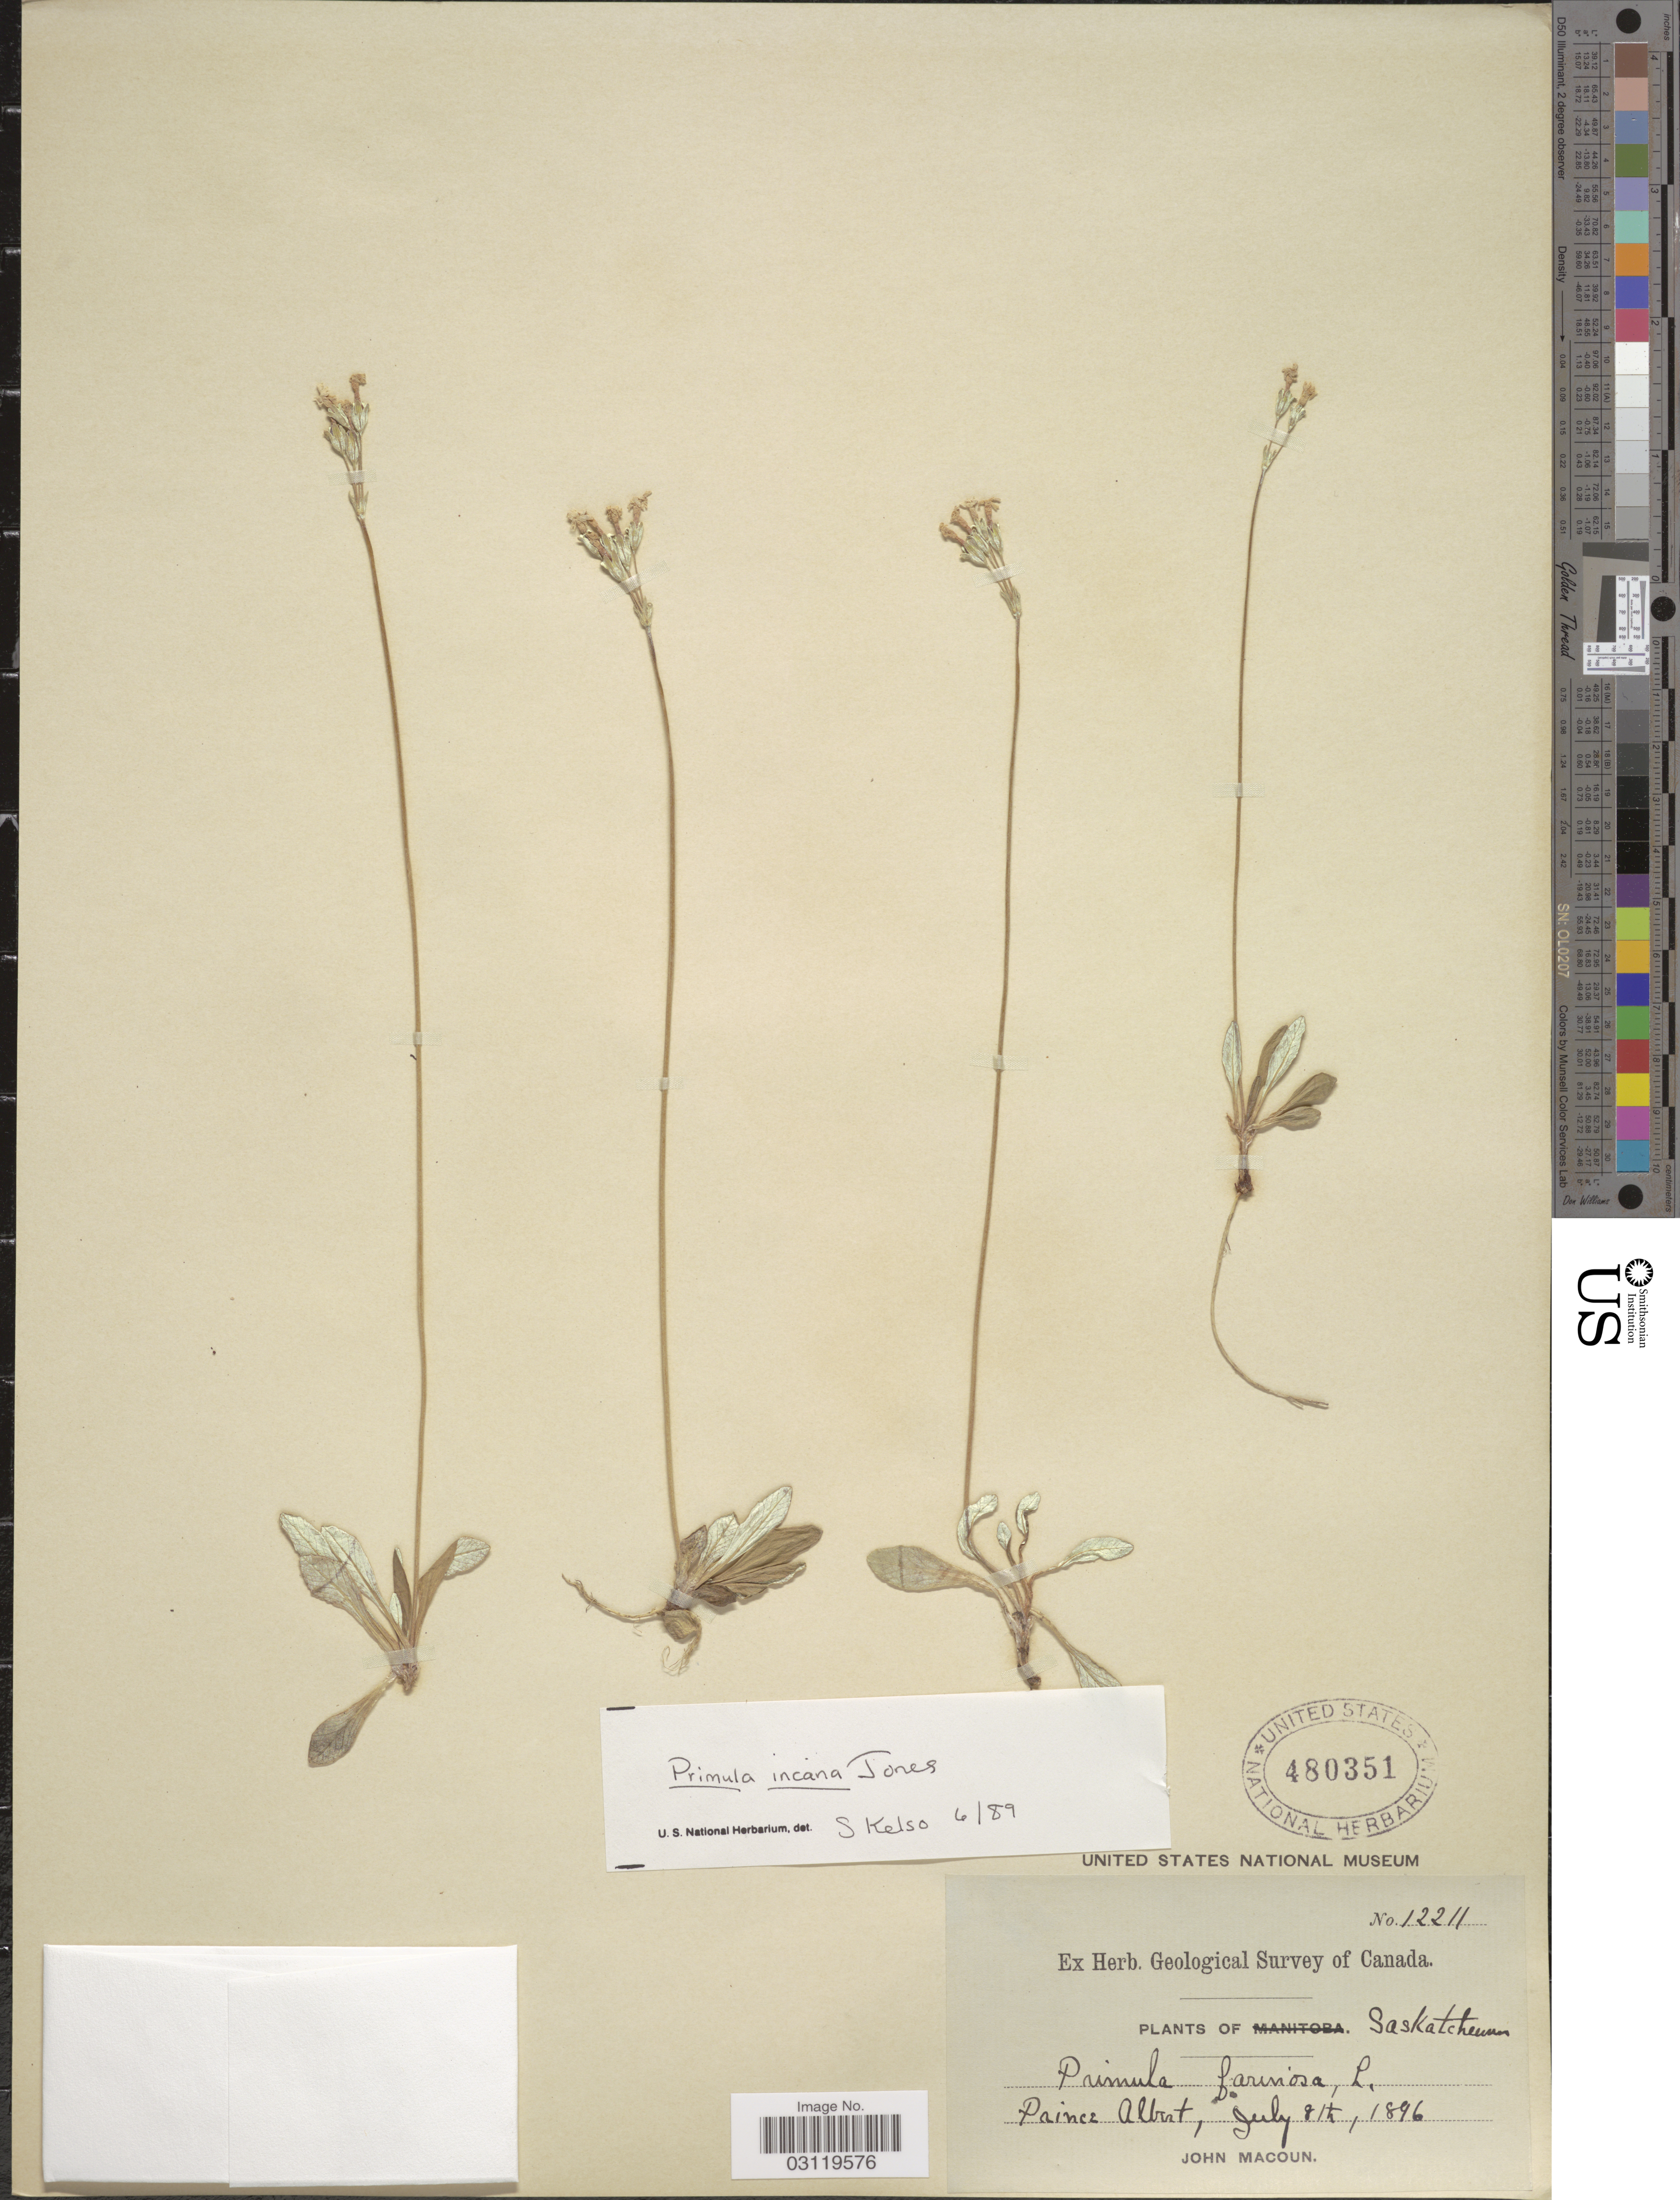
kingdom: Plantae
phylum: Tracheophyta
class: Magnoliopsida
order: Ericales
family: Primulaceae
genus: Primula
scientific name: Primula incana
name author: M.E. Jones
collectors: J. Macoun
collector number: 12211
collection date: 1896-07-08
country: Canada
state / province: Saskatchewan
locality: Prince Albert.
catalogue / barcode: US 480351